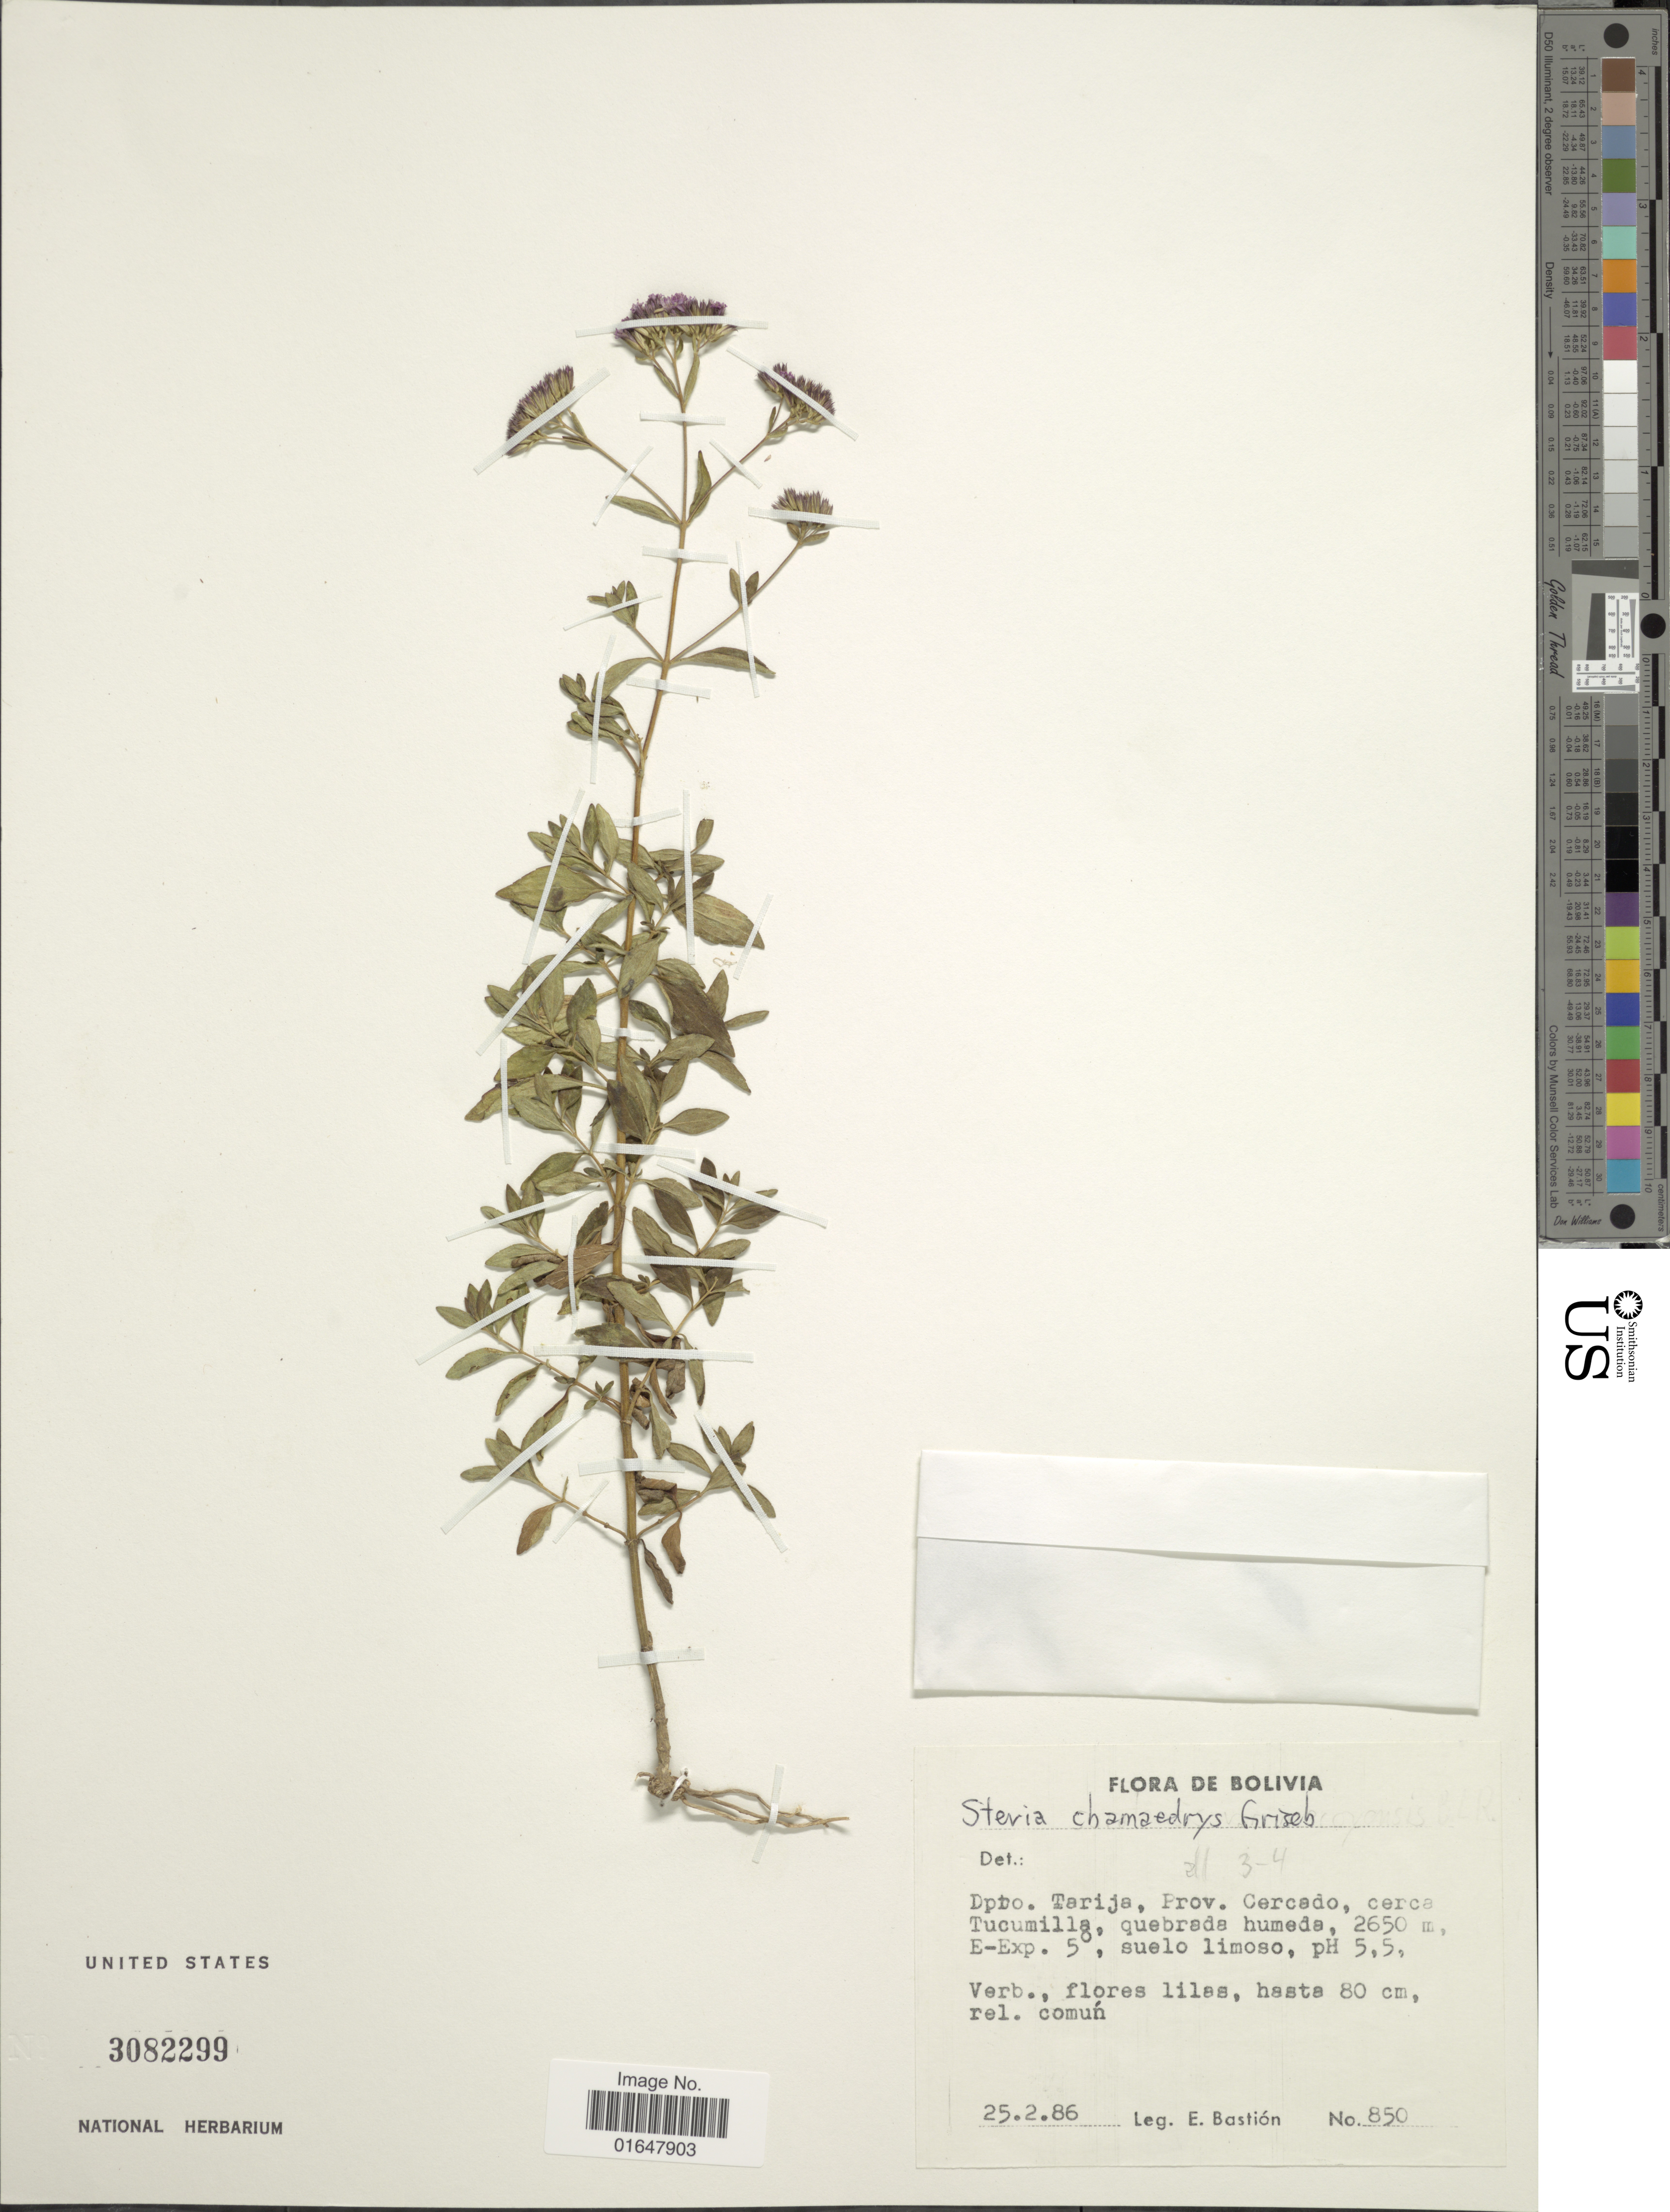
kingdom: Plantae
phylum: Tracheophyta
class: Magnoliopsida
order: Asterales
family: Asteraceae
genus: Stevia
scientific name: Stevia chamaedrys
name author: Griseb.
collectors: E. Bastion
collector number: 850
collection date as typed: Transcribed d/m/y: 25/2/86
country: Bolivia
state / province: Tarija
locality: Prov. Cercado, cerca Tucumilla, quebrada humeda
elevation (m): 2650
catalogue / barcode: US 3082299